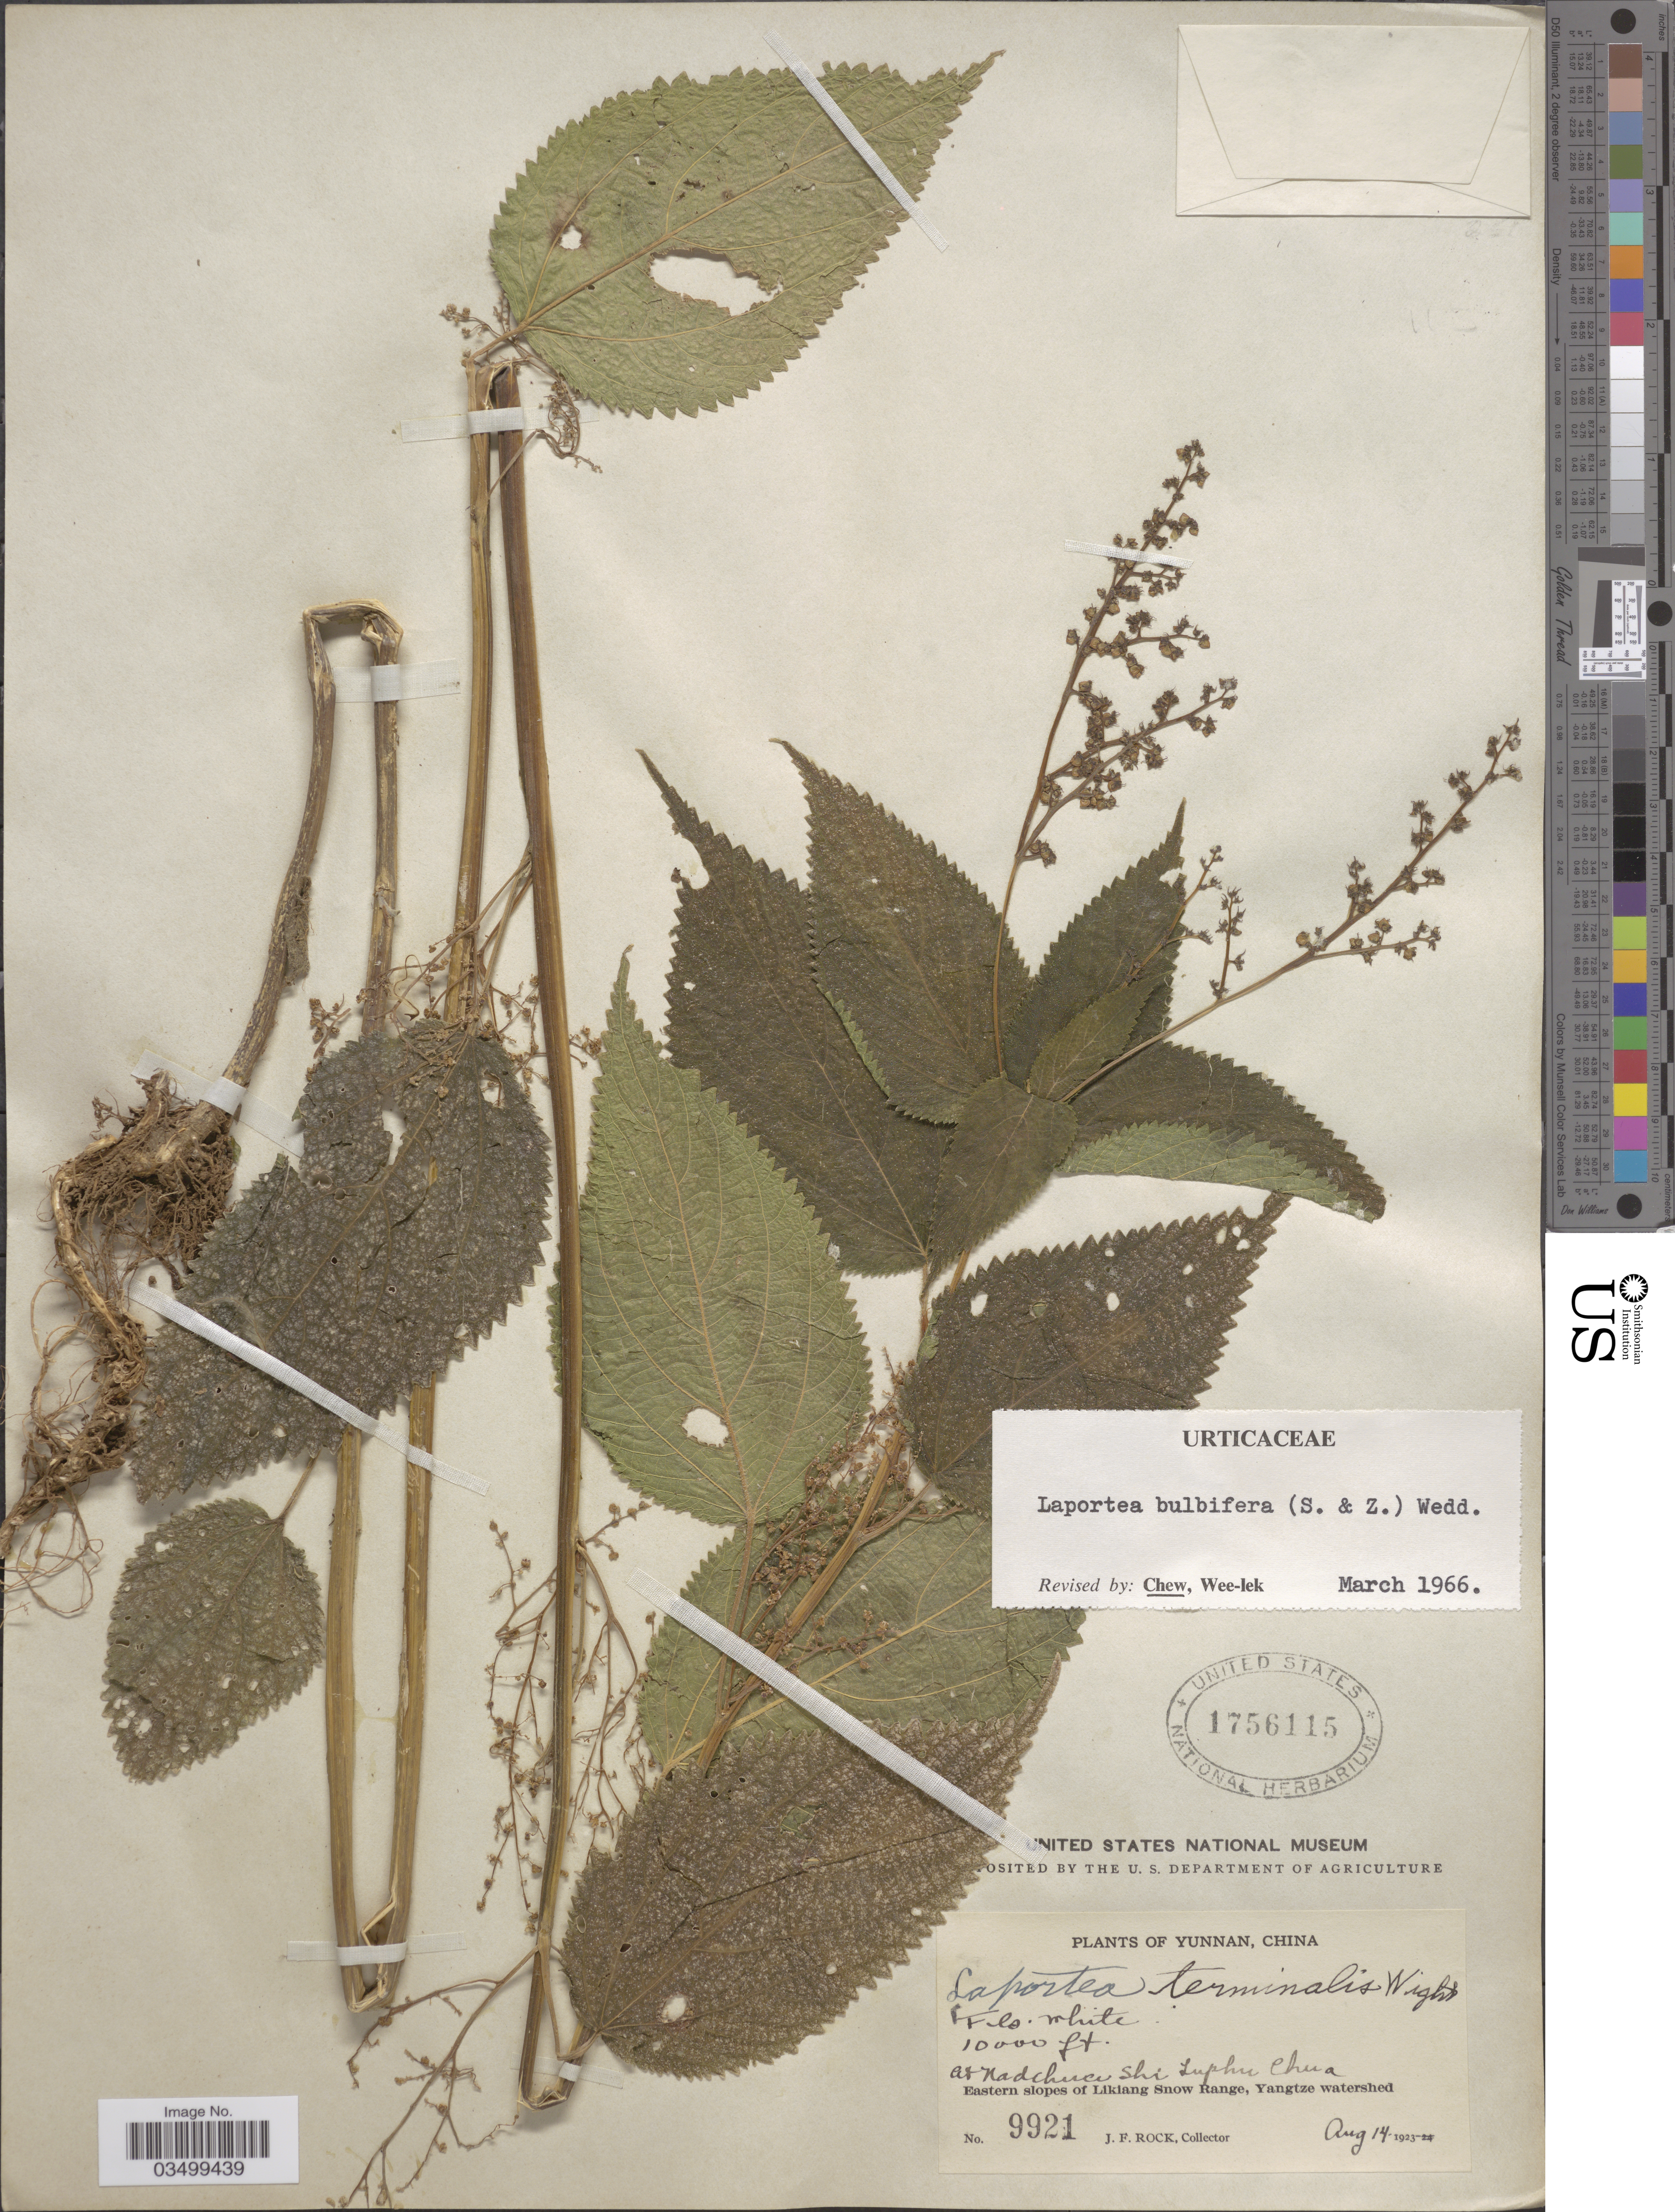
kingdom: Plantae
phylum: Tracheophyta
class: Magnoliopsida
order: Rosales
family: Urticaceae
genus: Laportea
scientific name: Laportea bulbifera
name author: (Siebold & Zucc.) Wedd.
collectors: J. Rock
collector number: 9921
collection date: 1923-08-14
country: China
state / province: Yunnan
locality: At Nadchua Shi Tuphu Chua. Eastern slopes of Likiang Snow Range, Yangtze watershed.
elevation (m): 3048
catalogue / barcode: US 1756115